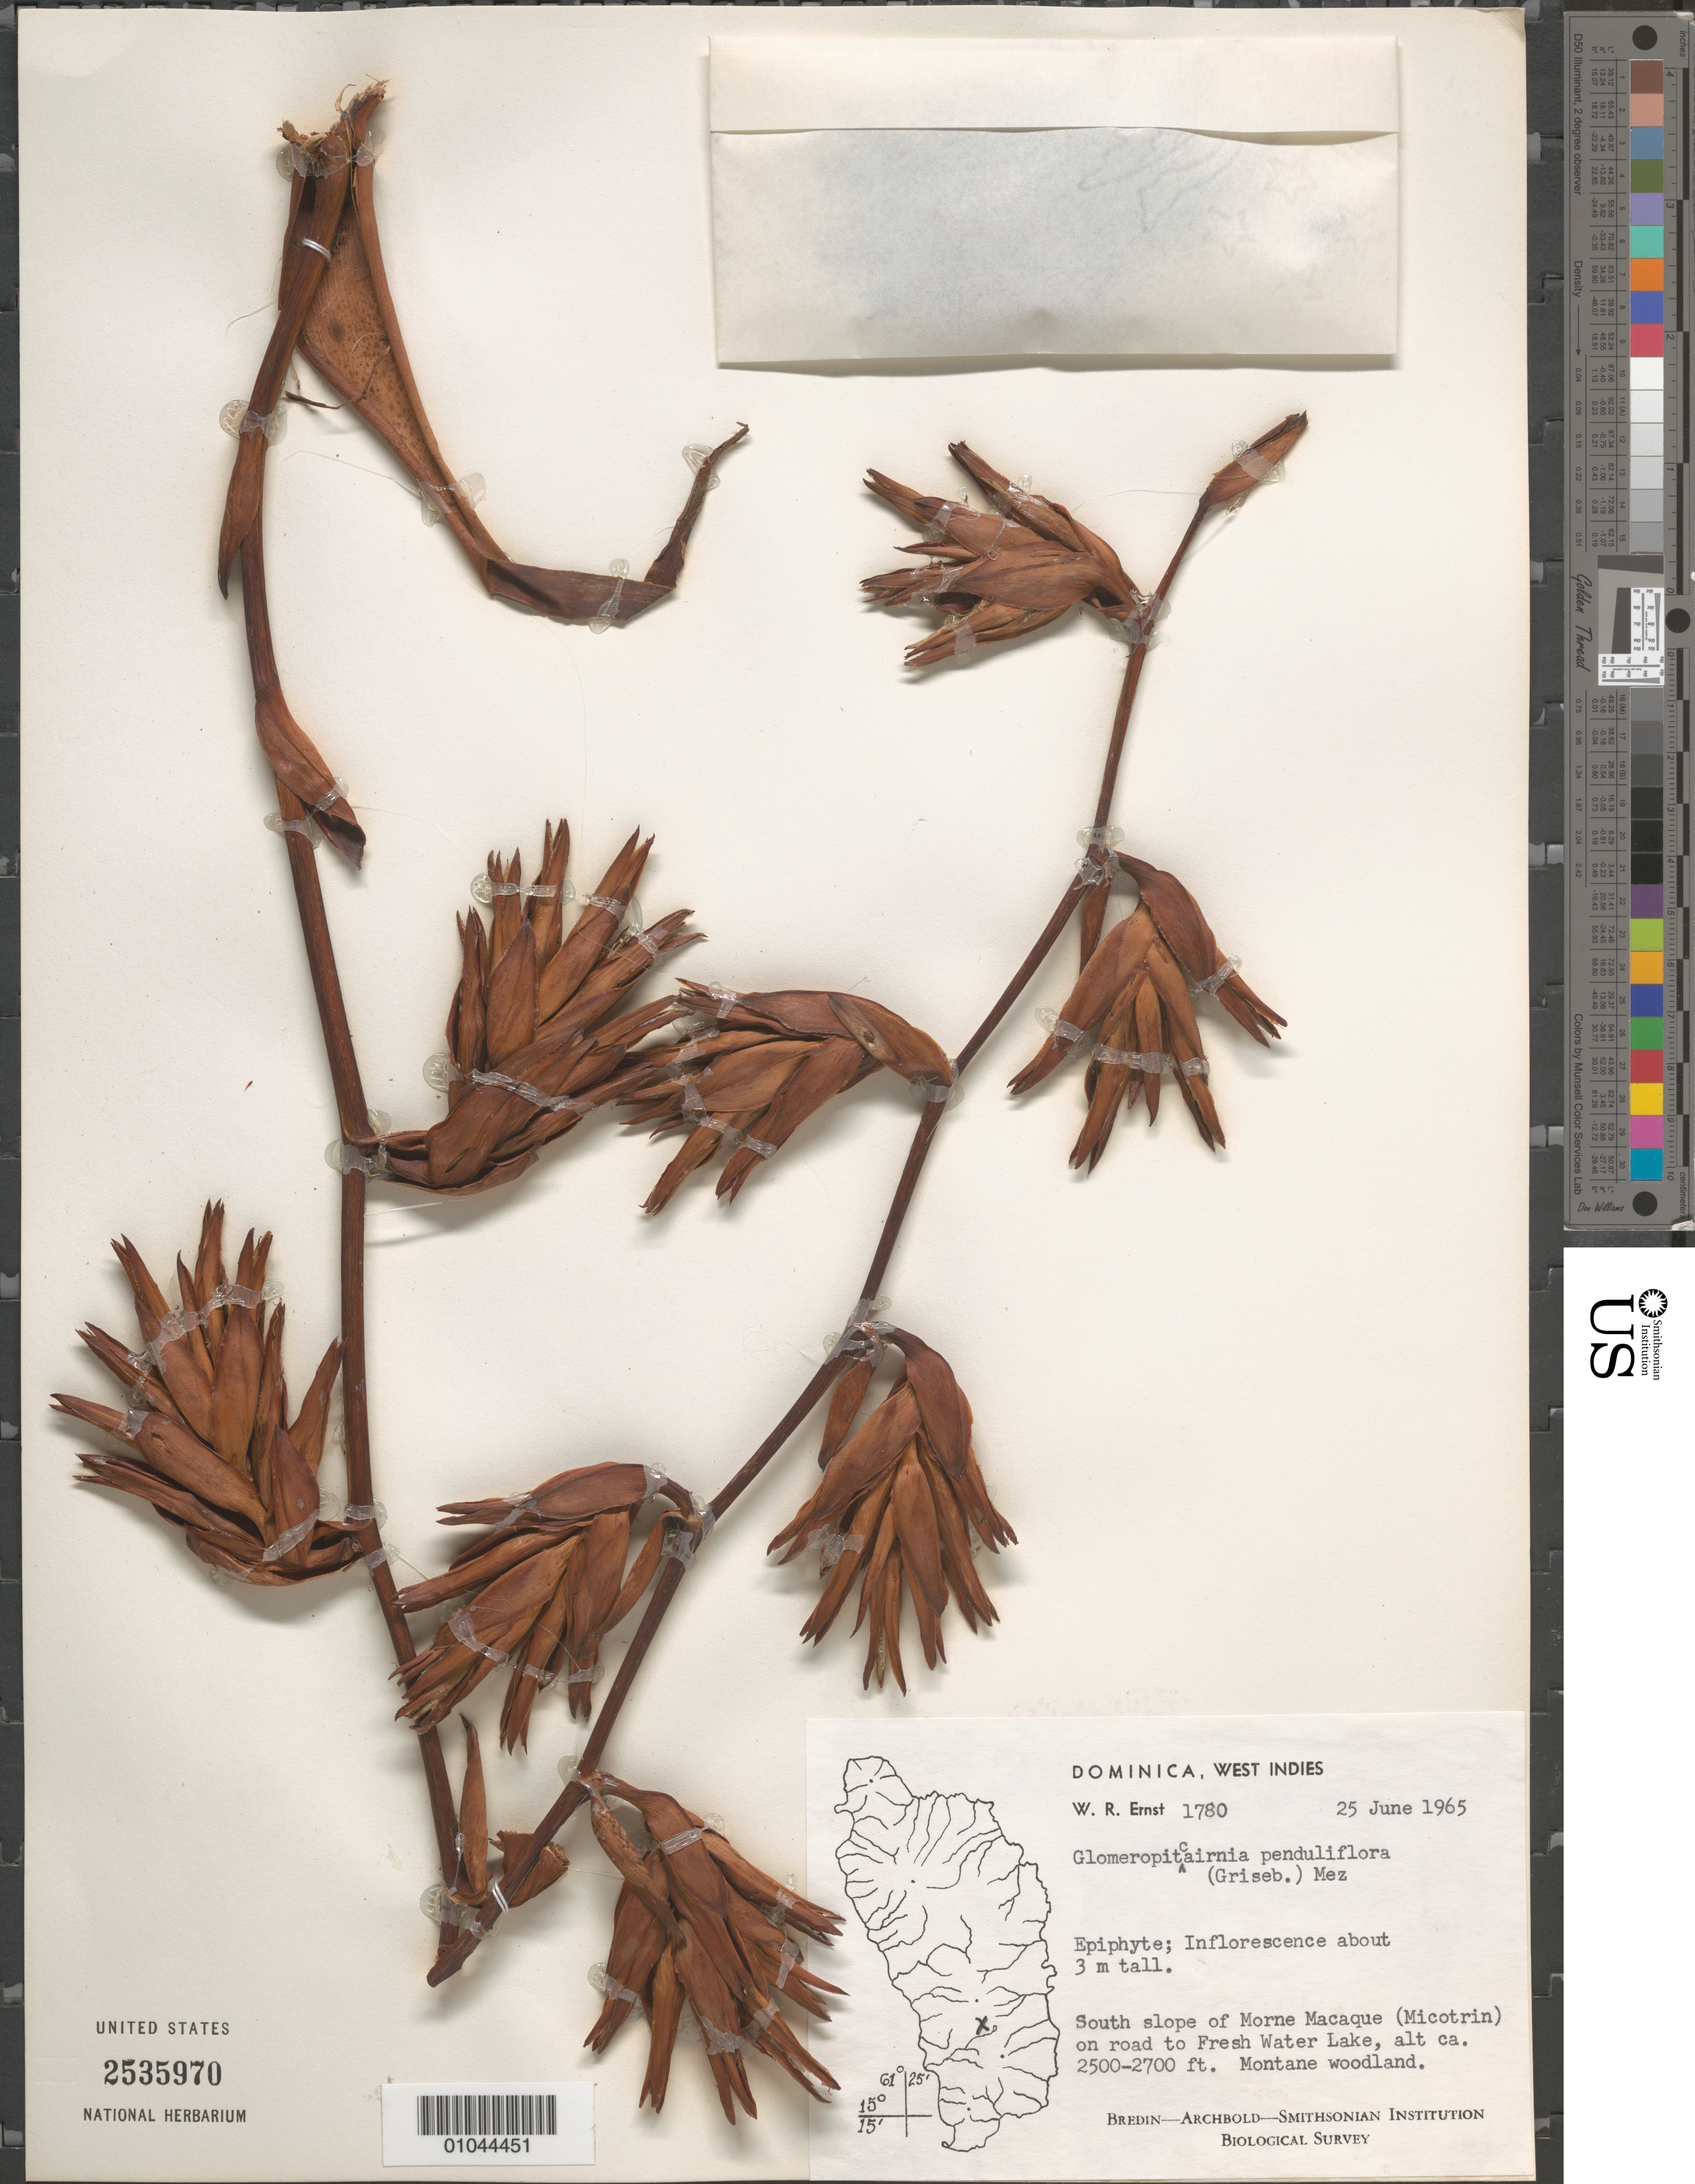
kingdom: Plantae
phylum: Tracheophyta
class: Liliopsida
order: Poales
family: Bromeliaceae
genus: Glomeropitcairnia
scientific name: Glomeropitcairnia penduliflora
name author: (Griseb.) Mez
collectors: W. R. Ernst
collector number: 1780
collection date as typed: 25 Jun 1965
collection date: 1965-06-25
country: Dominica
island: Dominica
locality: South slope of Morne Macaque (Micotrin) on road to Fresh Water Lake. Montane woodland.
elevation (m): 762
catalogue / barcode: US 2535970